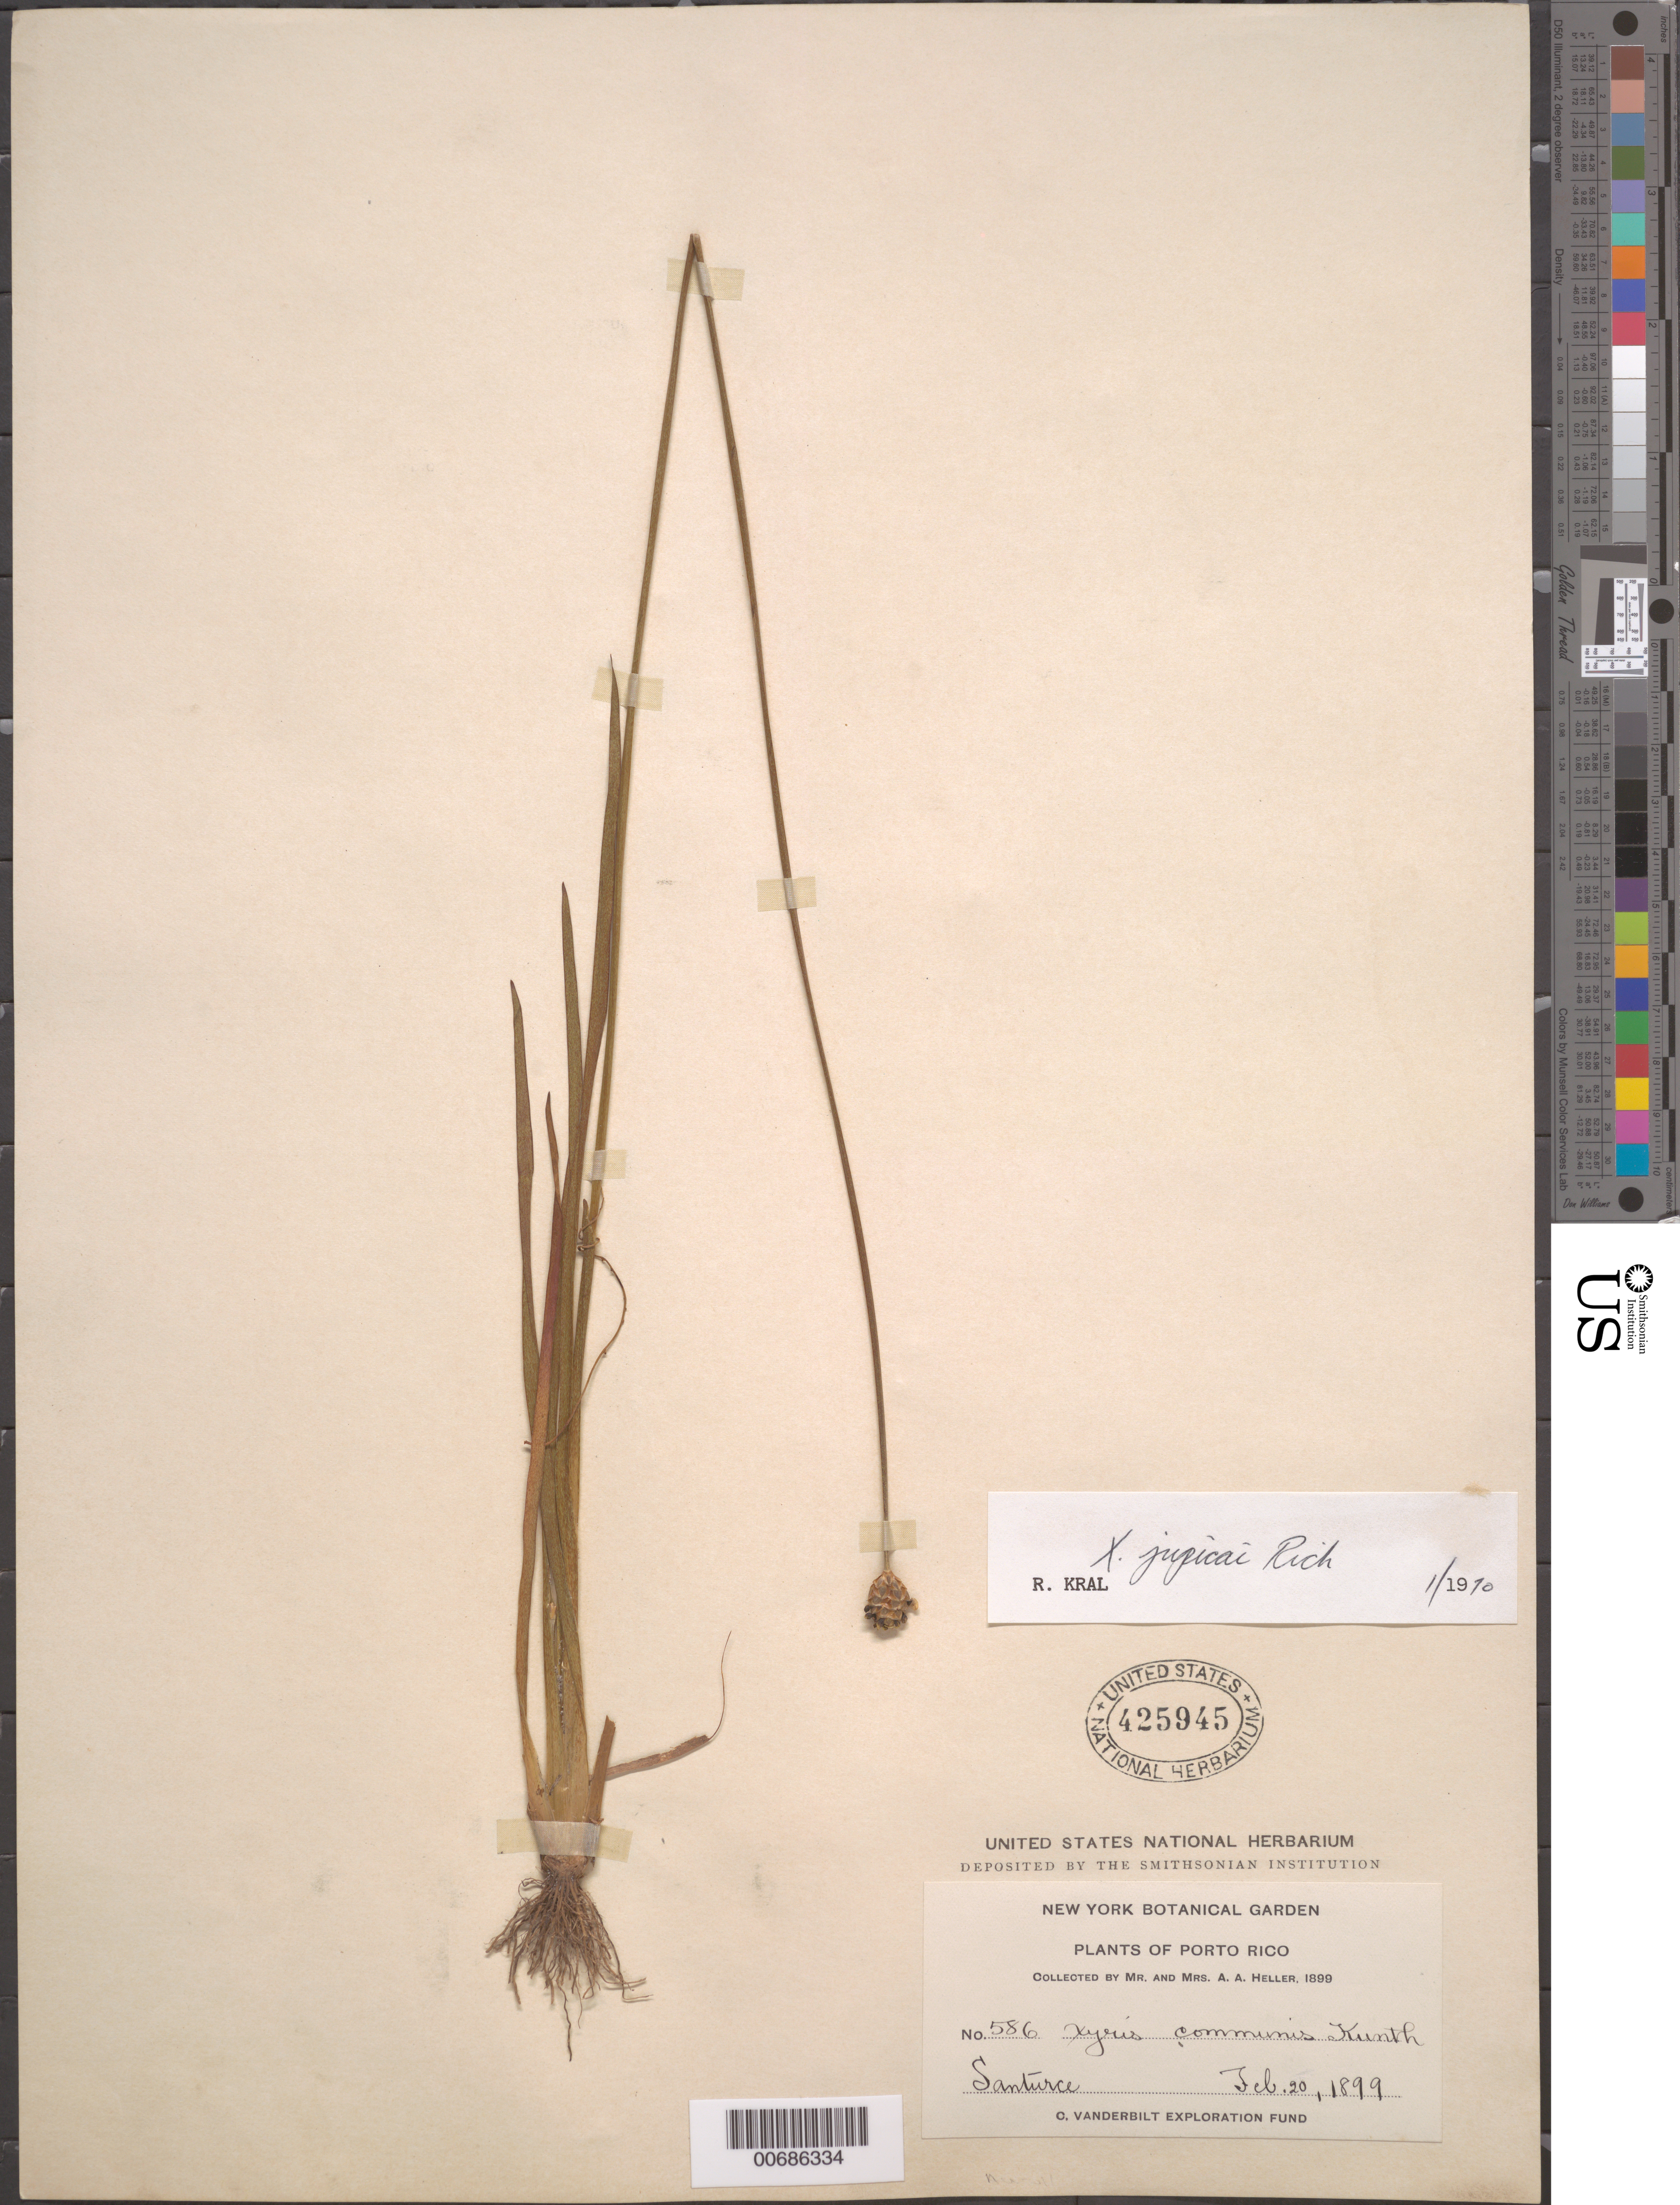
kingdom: Plantae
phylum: Tracheophyta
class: Liliopsida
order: Poales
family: Xyridaceae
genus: Xyris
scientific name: Xyris jupicai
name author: Rich.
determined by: Kral, Robert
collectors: A. A. Heller & -- Heller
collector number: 586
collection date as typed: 20 Feb 1899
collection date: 1899-02-20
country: Puerto Rico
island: Greater Antilles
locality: Santurce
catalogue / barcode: US 425945